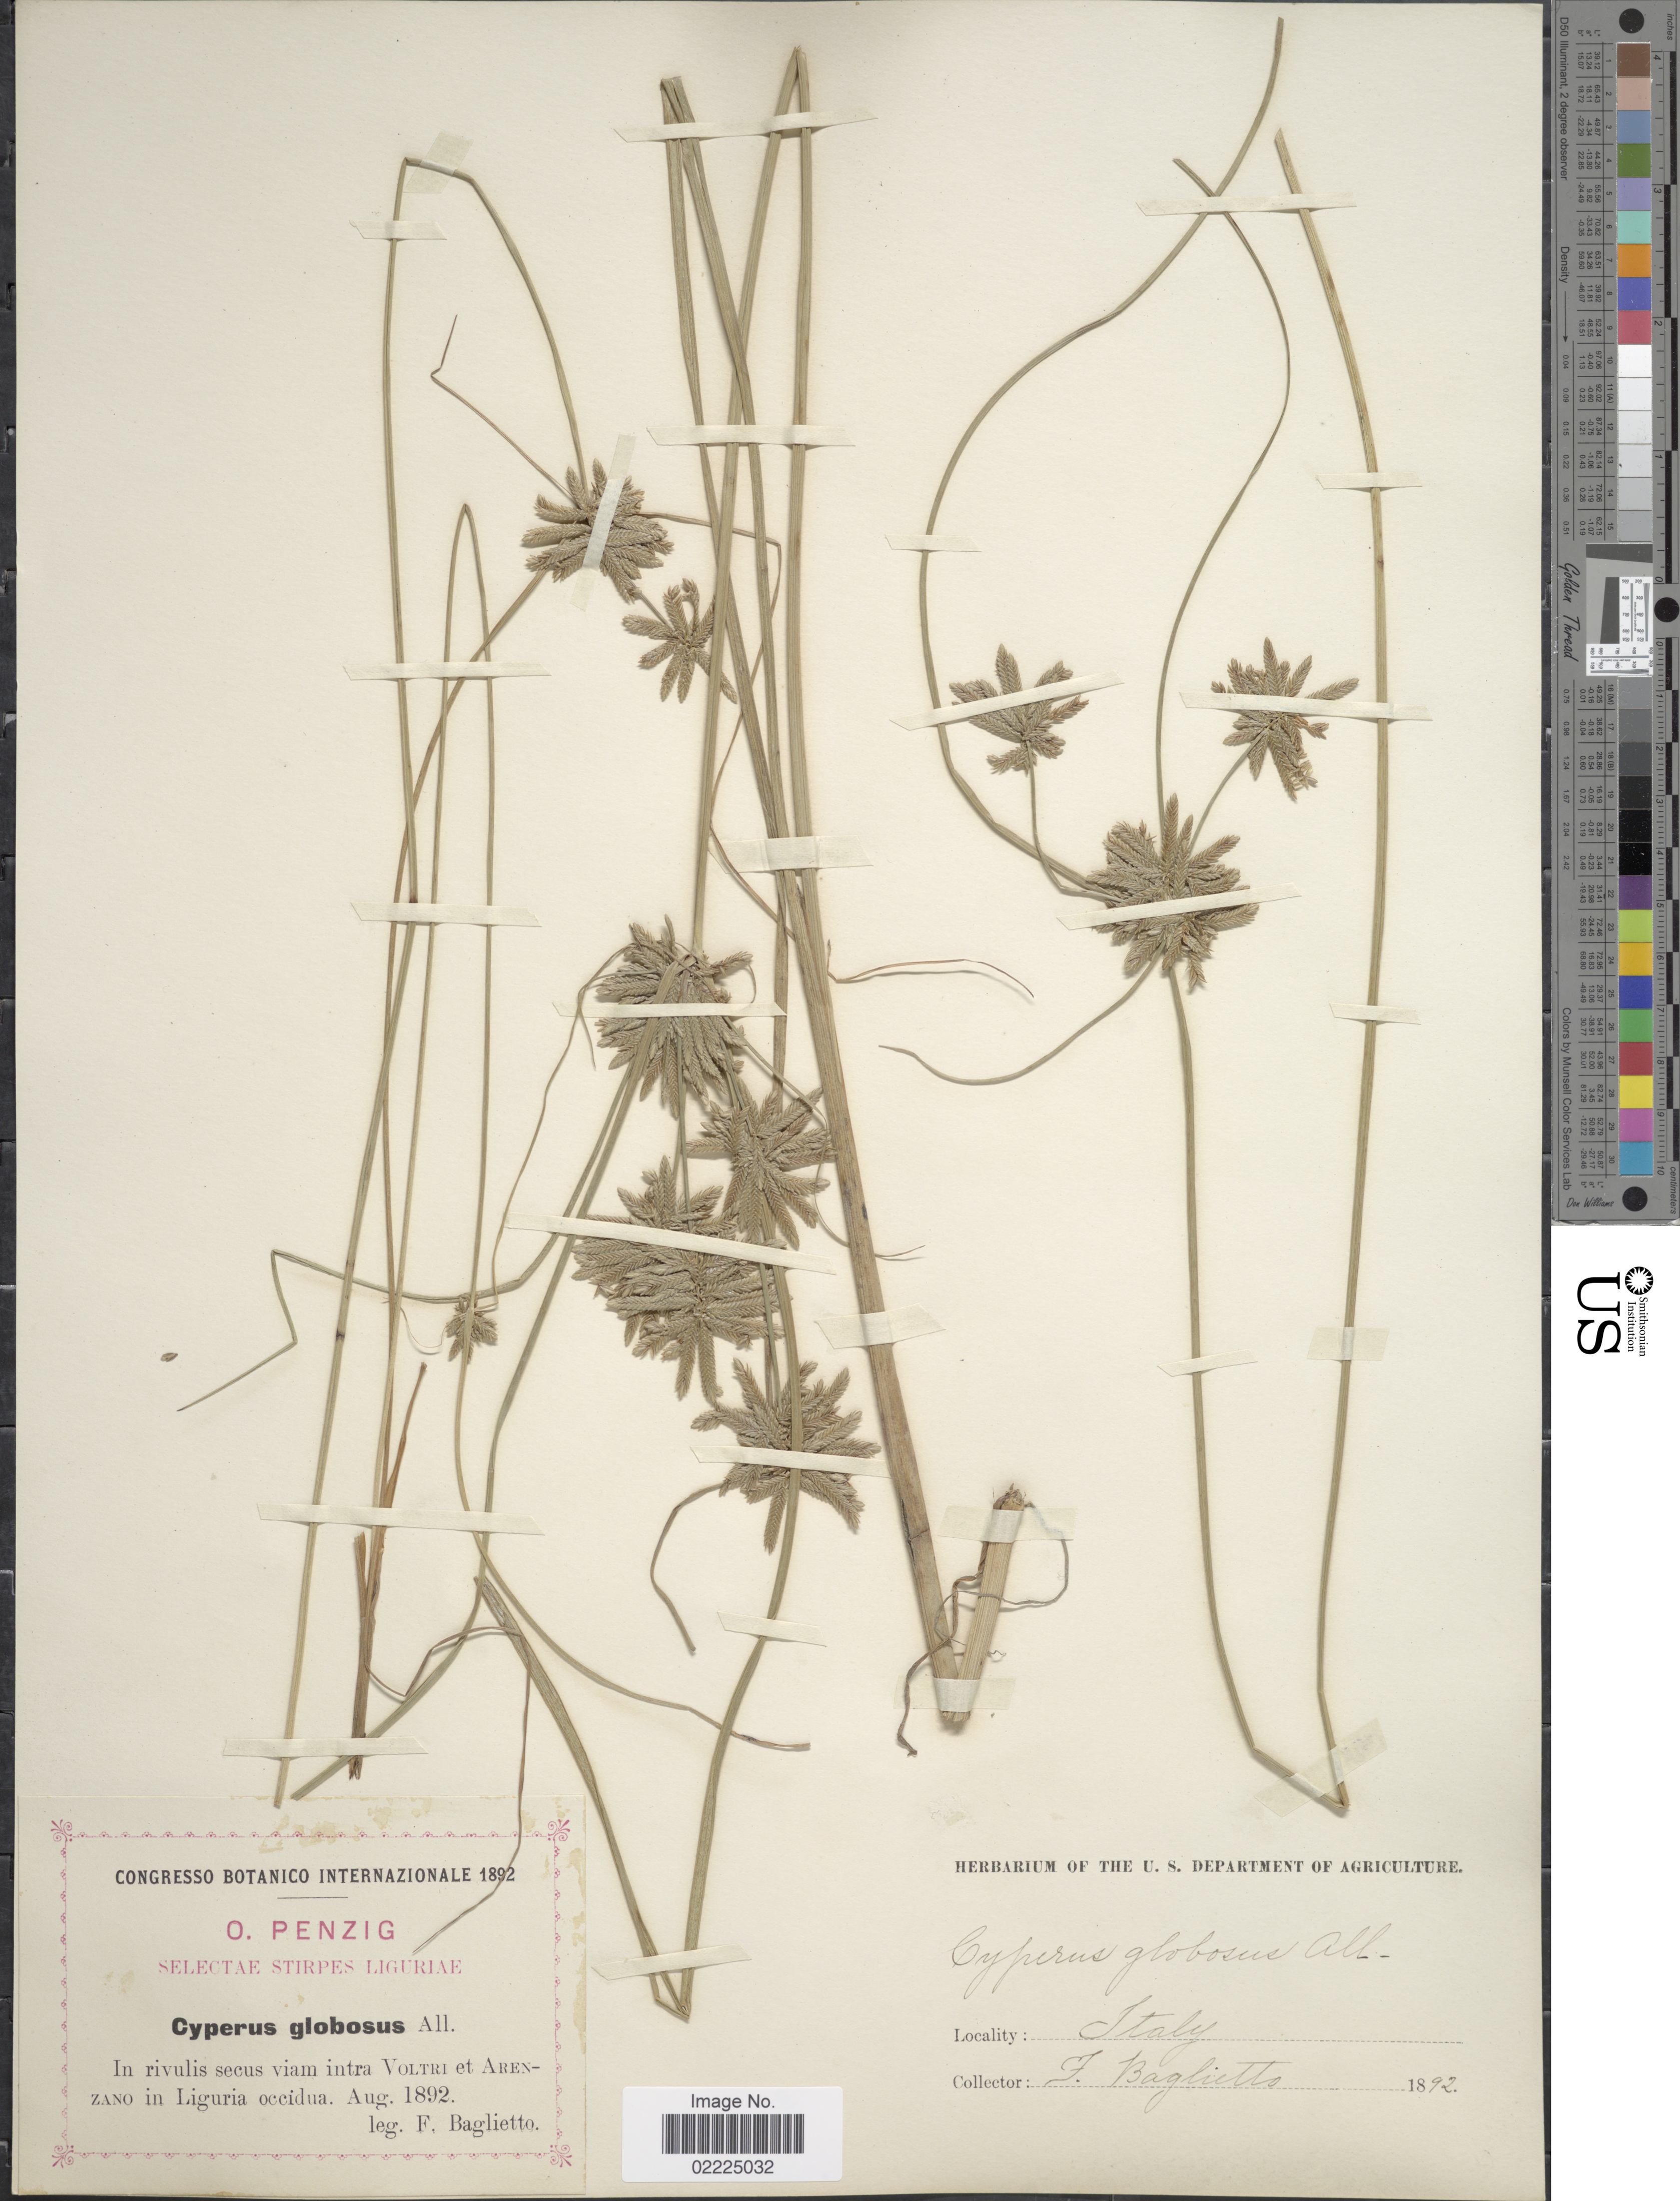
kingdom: Plantae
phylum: Tracheophyta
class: Liliopsida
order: Poales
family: Cyperaceae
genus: Cyperus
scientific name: Cyperus flavidus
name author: Retz.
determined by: Strong, Mark T., (BOT), Smithsonian Institution - National Museum of Natural History (UNITED STATES)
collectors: F. Baglietto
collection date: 1892-08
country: Italy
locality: In rivulis secus viam intra Voltri et Arenzano in Liguria occidua